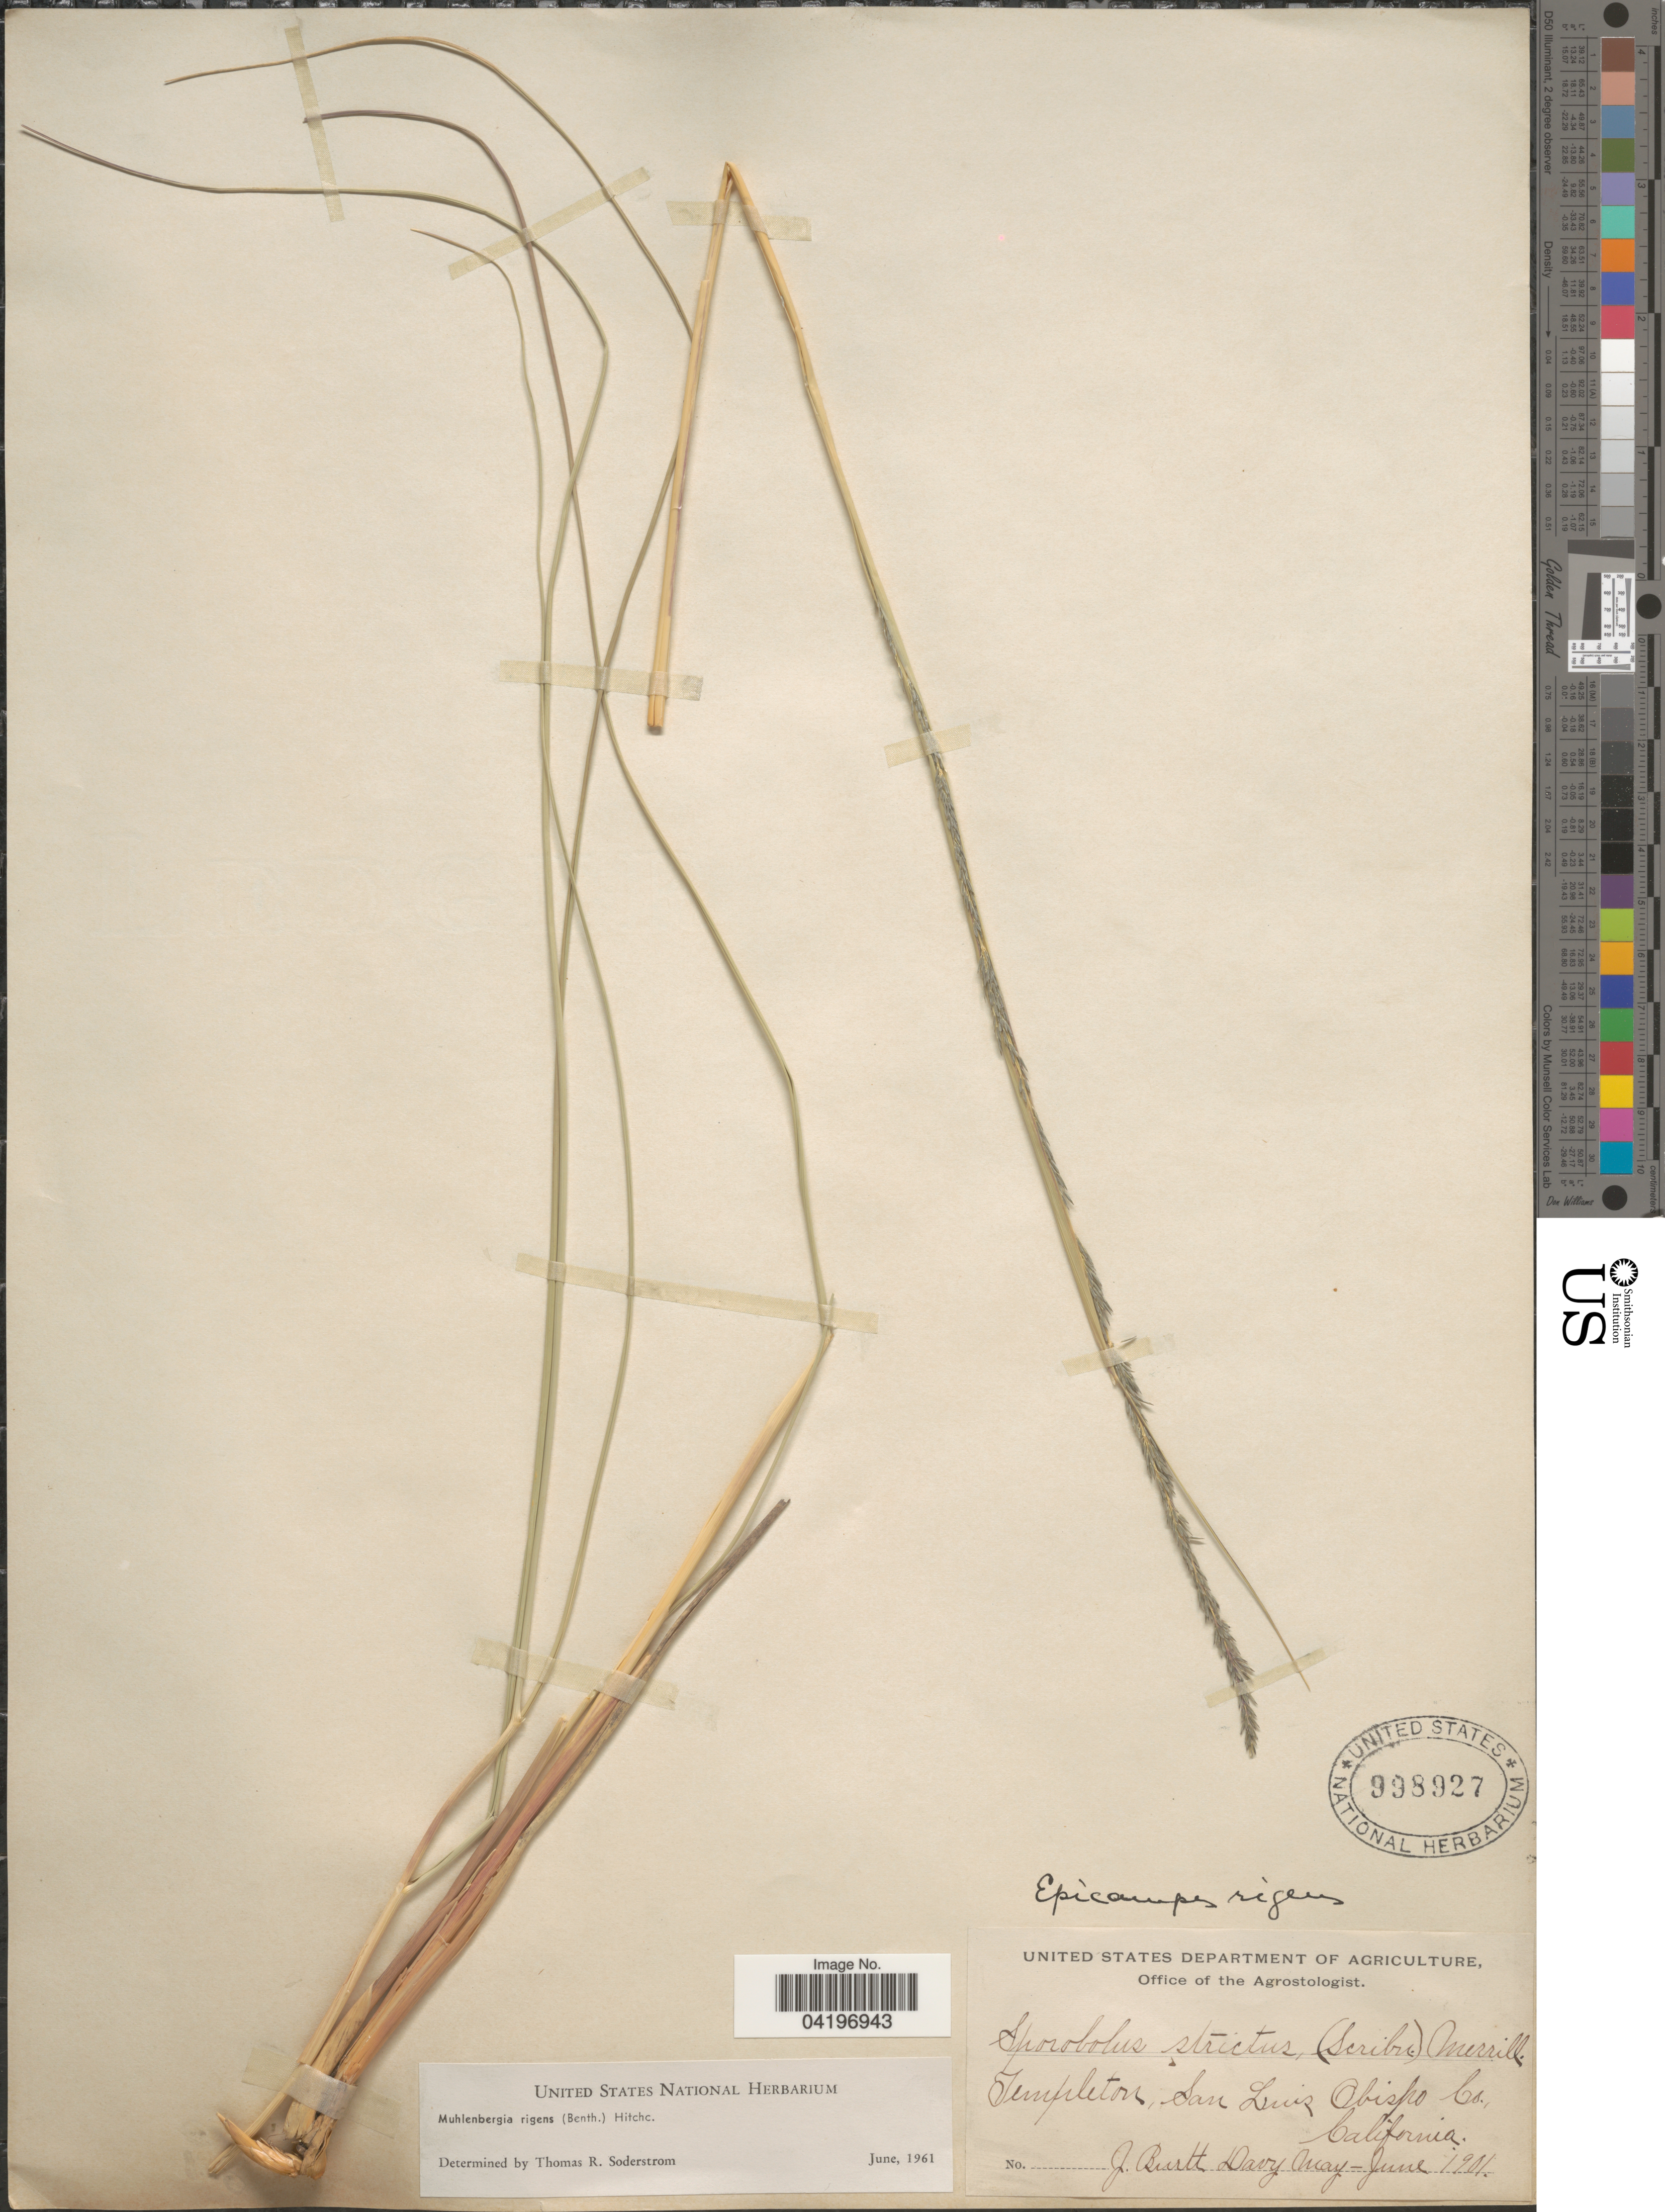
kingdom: Plantae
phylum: Tracheophyta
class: Liliopsida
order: Poales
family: Poaceae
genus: Muhlenbergia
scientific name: Muhlenbergia rigens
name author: (Benth.) Hitchc.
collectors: J. Burtt Davy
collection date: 1901-05/1901-06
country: United States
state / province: California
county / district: San Luis Obispo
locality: Templeton, San Luis Obispo Co.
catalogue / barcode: US 998927